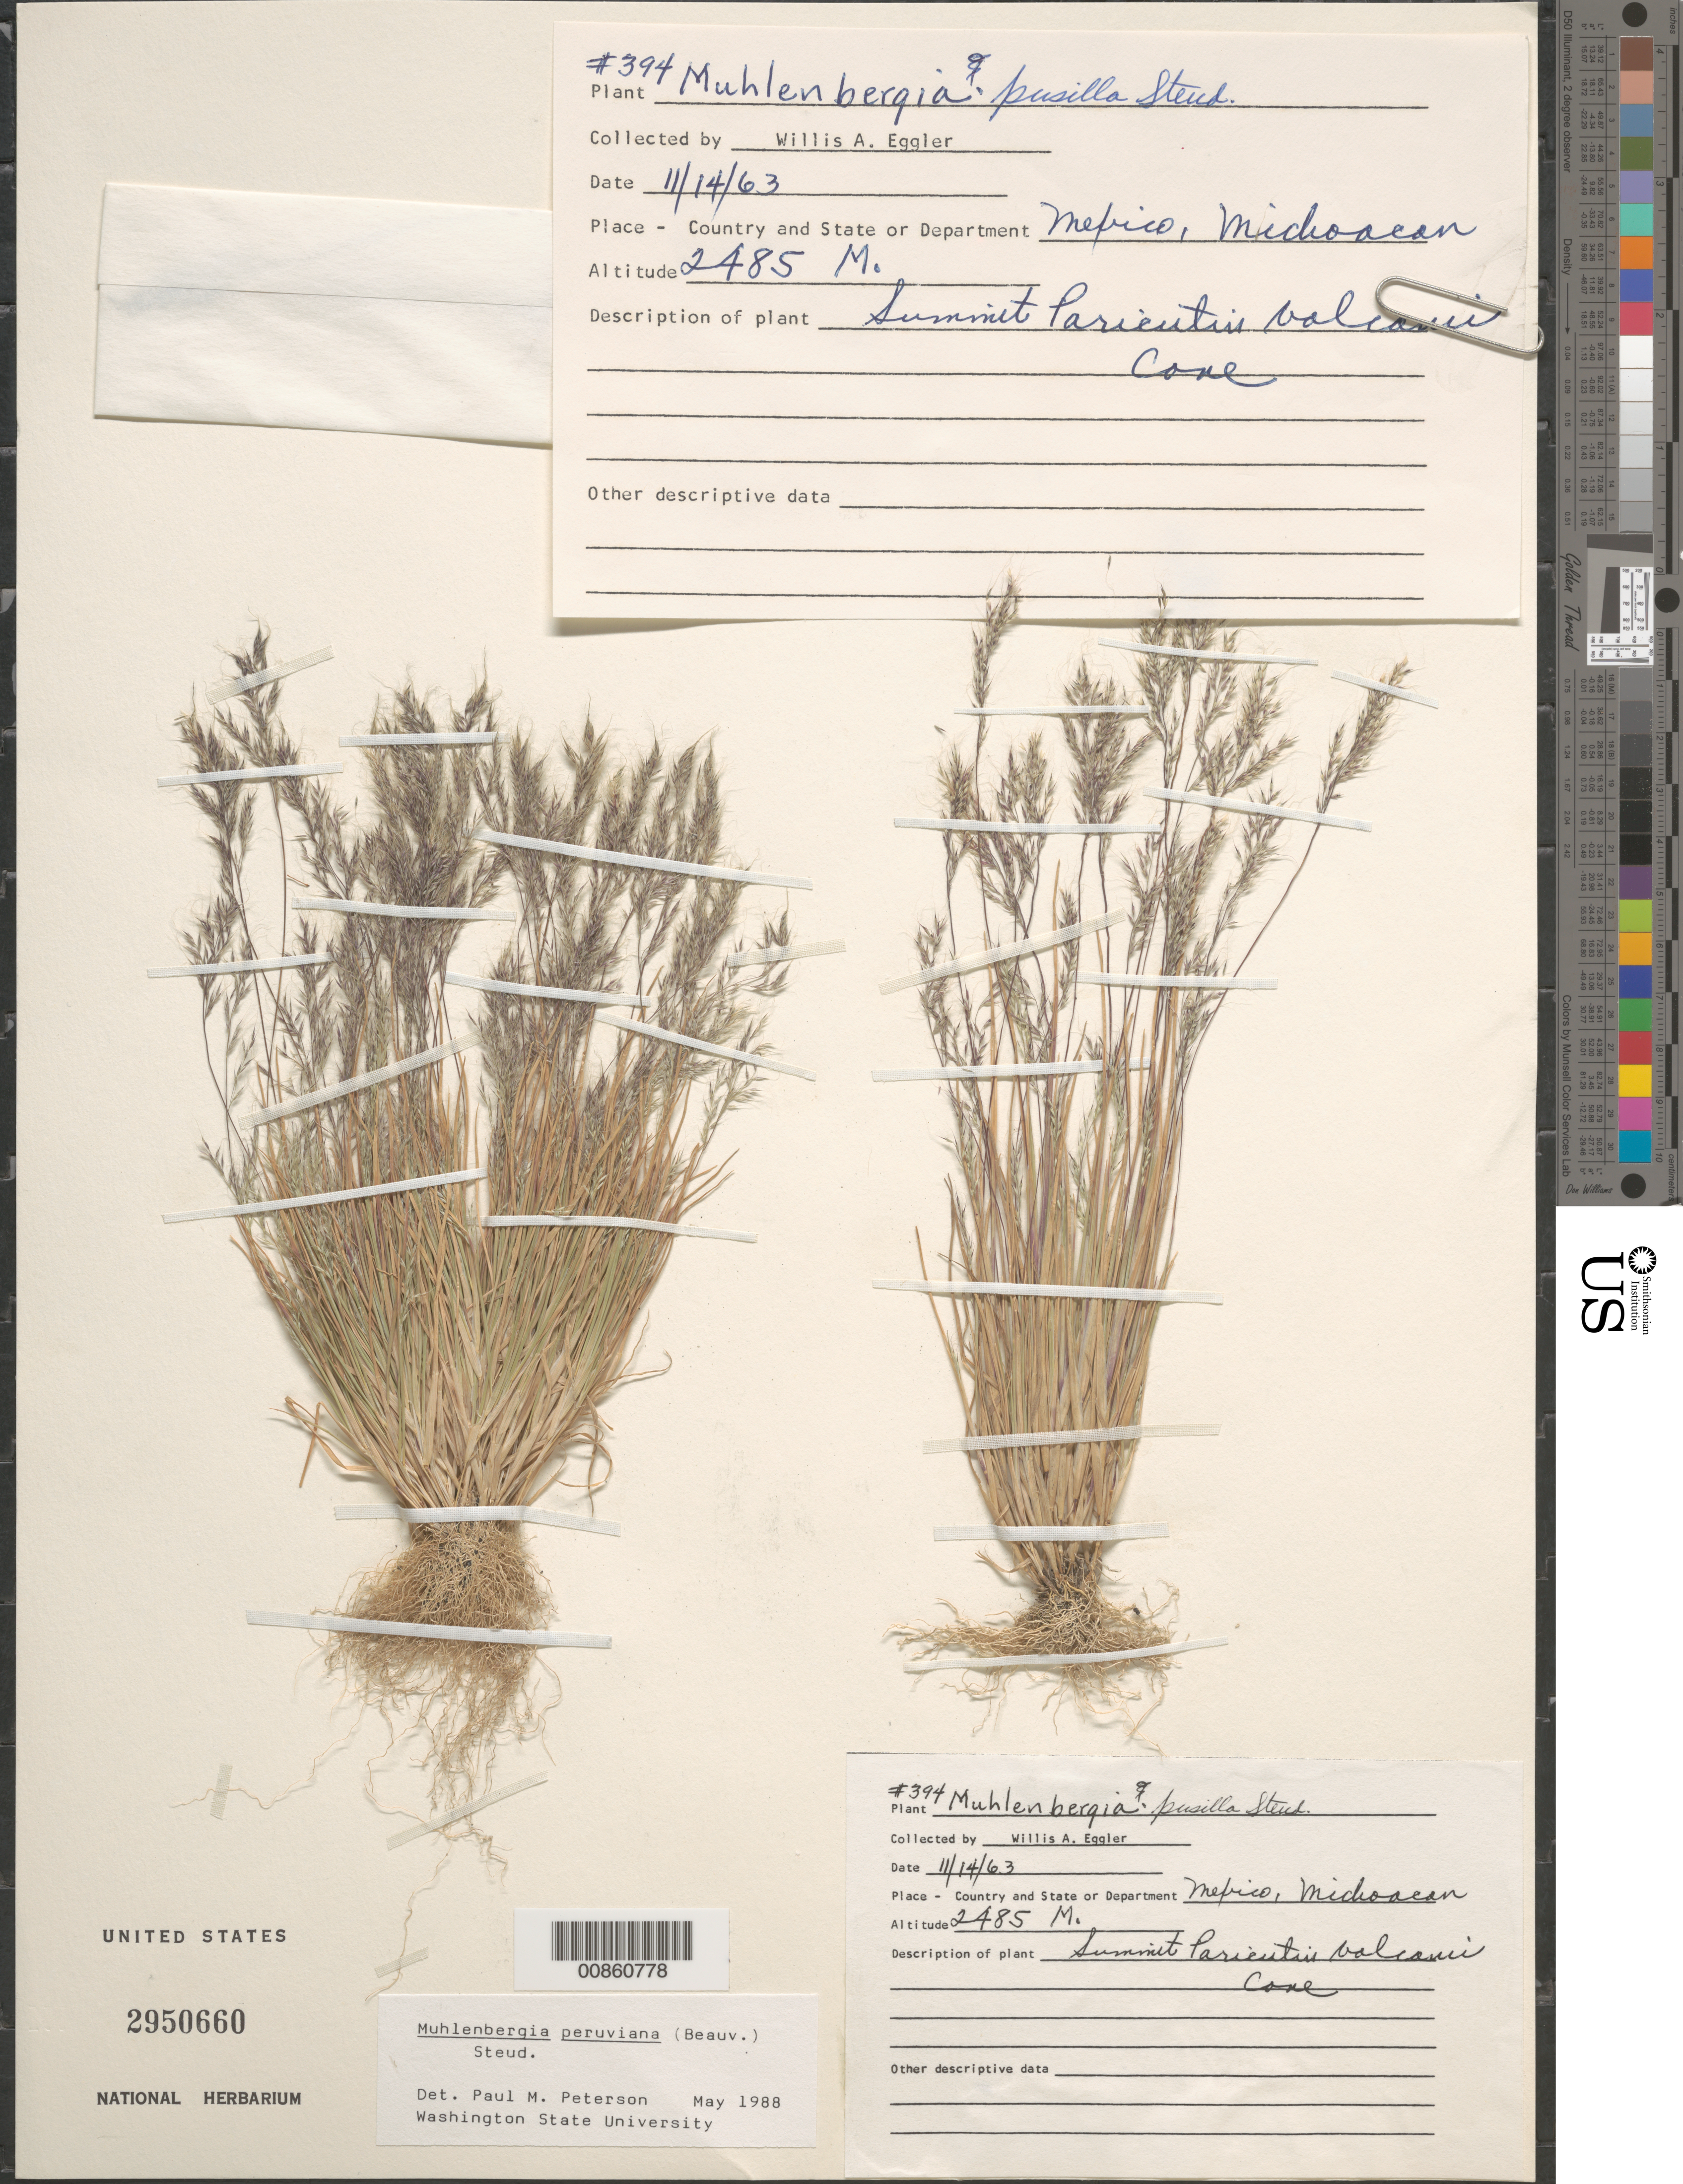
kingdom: Plantae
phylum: Tracheophyta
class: Liliopsida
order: Poales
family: Poaceae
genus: Muhlenbergia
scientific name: Muhlenbergia peruviana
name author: (P. Beauv.) Steud.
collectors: W. A. Egler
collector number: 394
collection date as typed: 14 Nov 1963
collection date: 1963-11-14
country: Mexico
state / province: Michoacán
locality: Summit of Paricutin, Mich.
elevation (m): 2485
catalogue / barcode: US 2950660